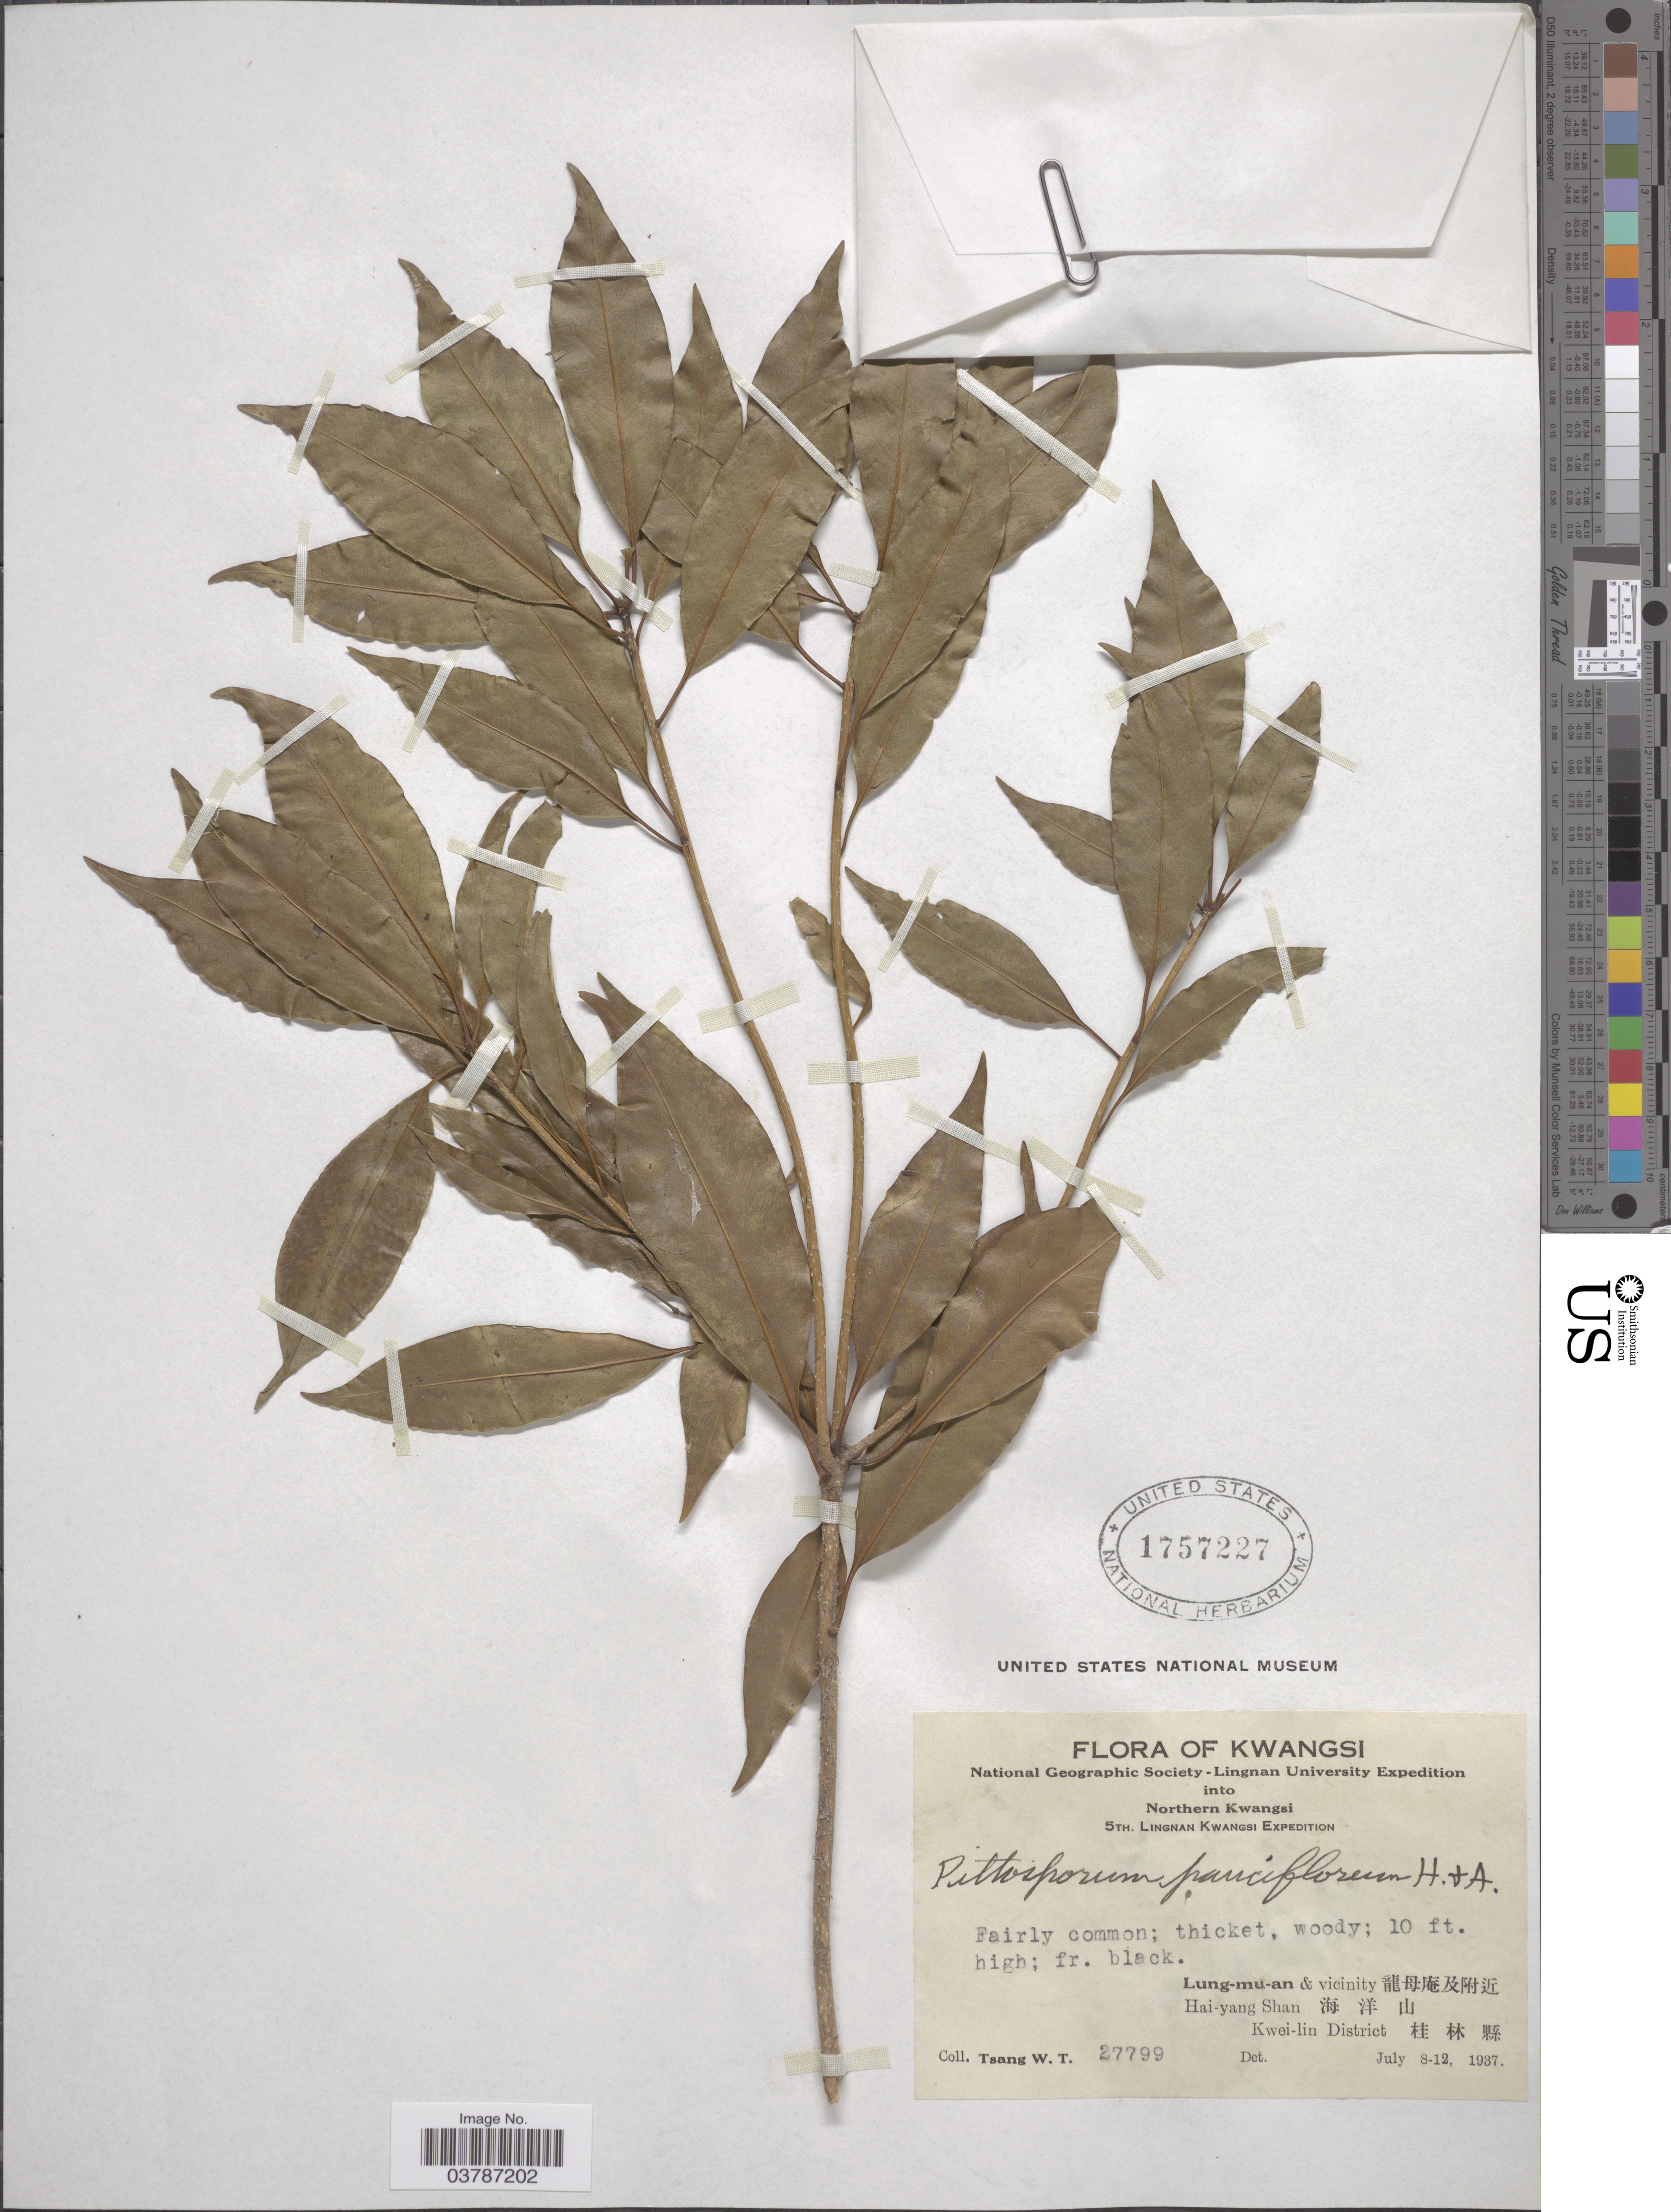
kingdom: Plantae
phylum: Tracheophyta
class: Magnoliopsida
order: Apiales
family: Pittosporaceae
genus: Pittosporum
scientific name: Pittosporum pauciflorum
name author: Hook. & Arn.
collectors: W. T. Tsang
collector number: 27799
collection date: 1937-07-08/1937-07-12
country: China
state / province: Guangxi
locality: Kwangsi. Northern Kwangsi. Lung-mu-an & vicinity X. Hai-yang Shan X. Kwei-lin District X.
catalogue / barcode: US 1757227